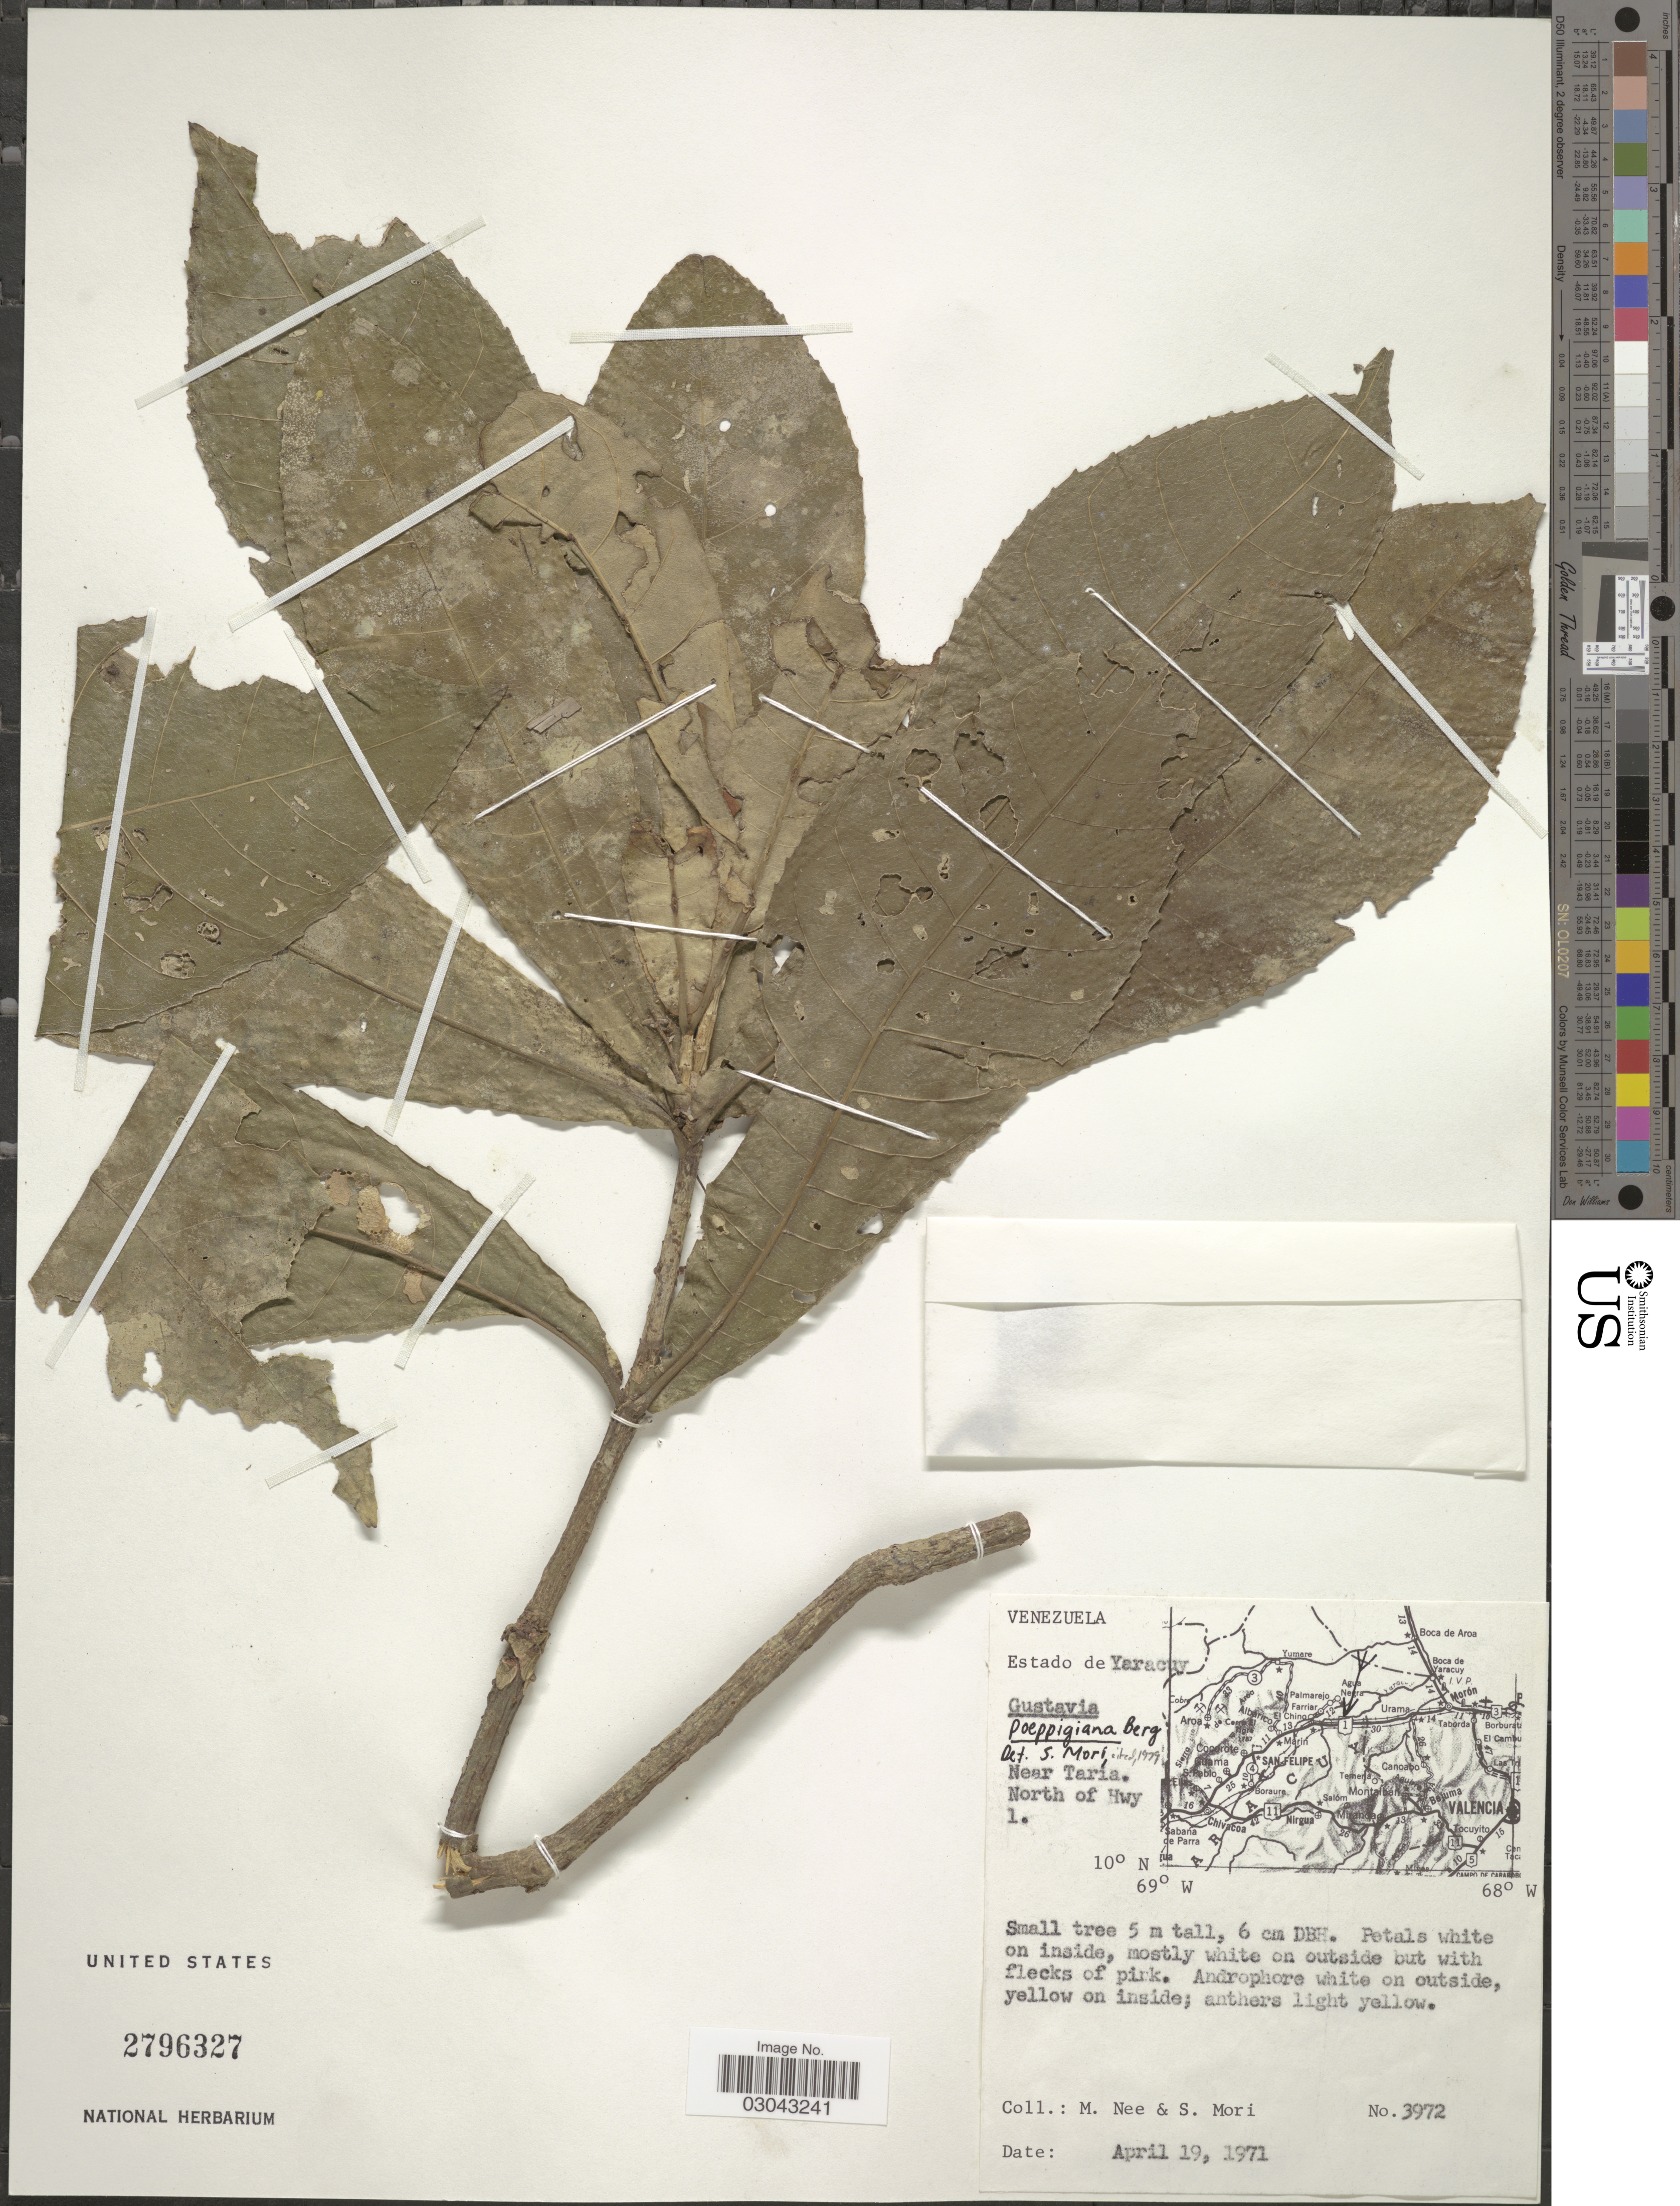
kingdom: Plantae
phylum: Tracheophyta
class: Magnoliopsida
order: Ericales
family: Lecythidaceae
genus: Gustavia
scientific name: Gustavia poeppigiana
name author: O. Berg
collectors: M. Nee & S. Mori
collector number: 3972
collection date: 1971-04-19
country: Venezuela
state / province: Yaracuy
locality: Near Taria, North of Hwy 1.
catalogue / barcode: US 2796327